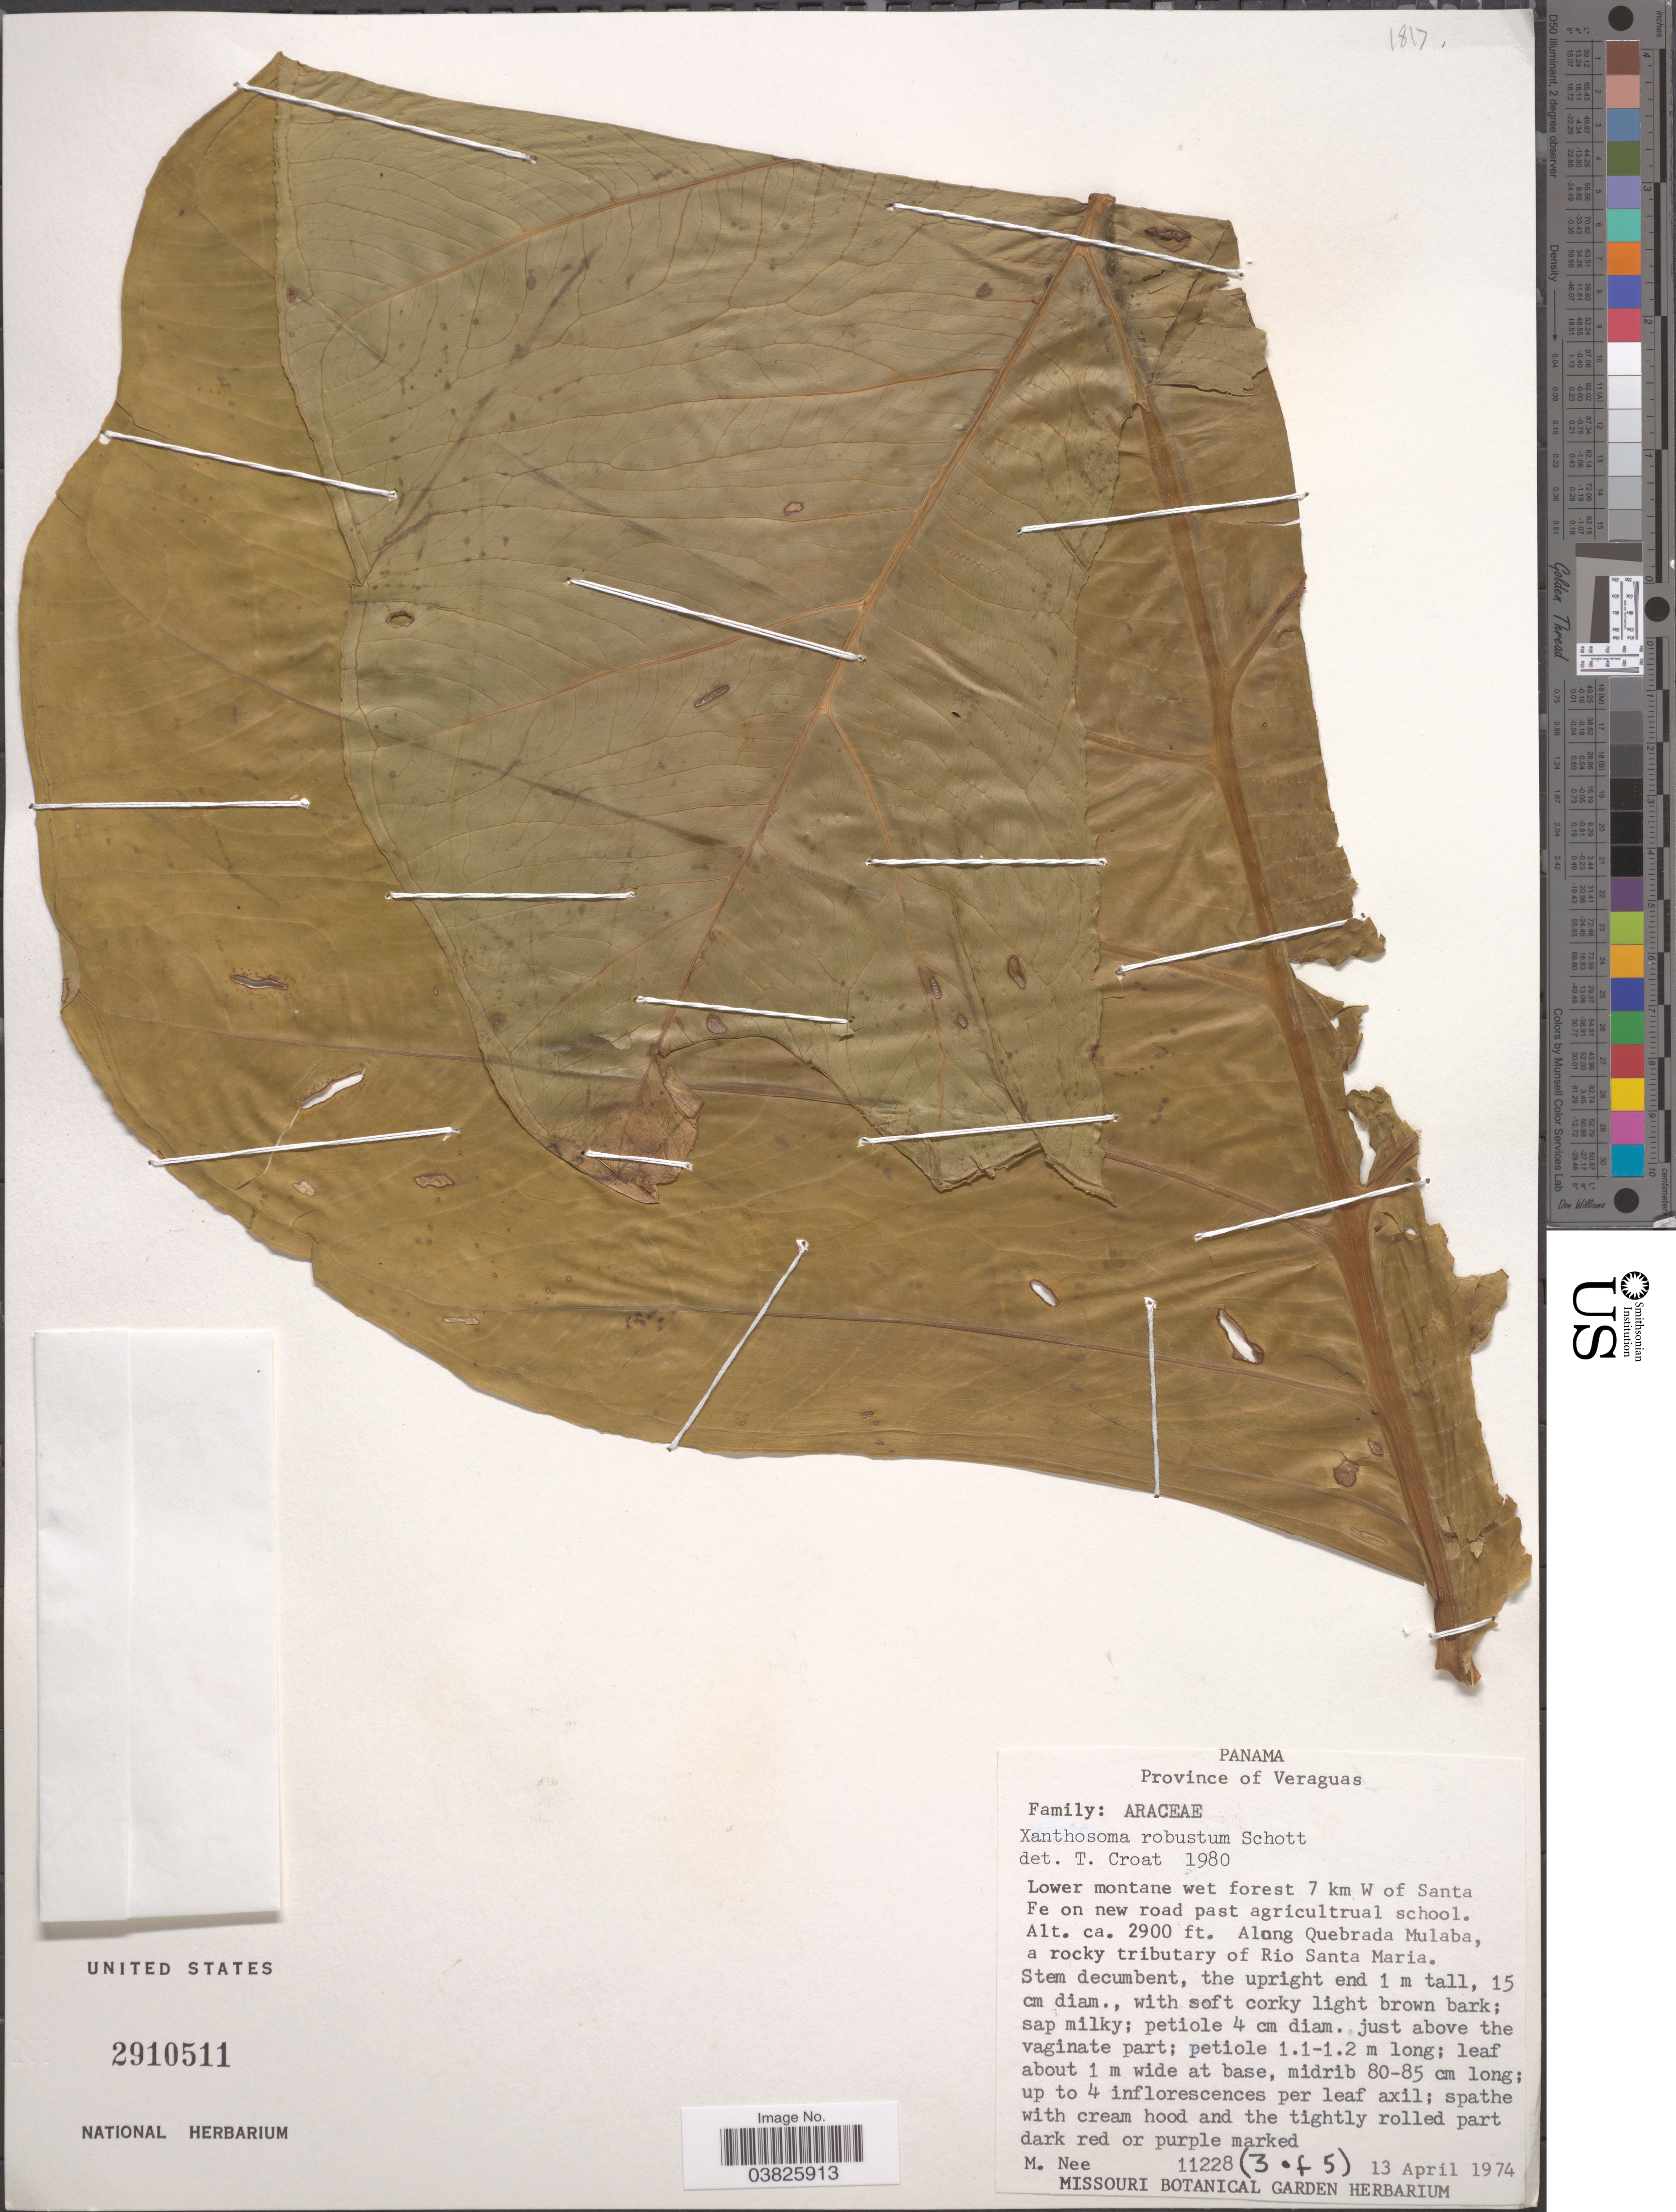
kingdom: Plantae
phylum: Tracheophyta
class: Liliopsida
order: Alismatales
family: Araceae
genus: Xanthosoma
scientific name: Xanthosoma robustum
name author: Schott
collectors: M. Nee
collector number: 11228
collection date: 1974-04-13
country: Panama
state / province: Veraguas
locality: Lower montane wet forest 7 km W of Santa Fe on new road past agricultrual school. Along Quebrada Mulaba, a rocky tributary of Rio Santa Maria.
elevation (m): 884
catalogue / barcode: US 2910511